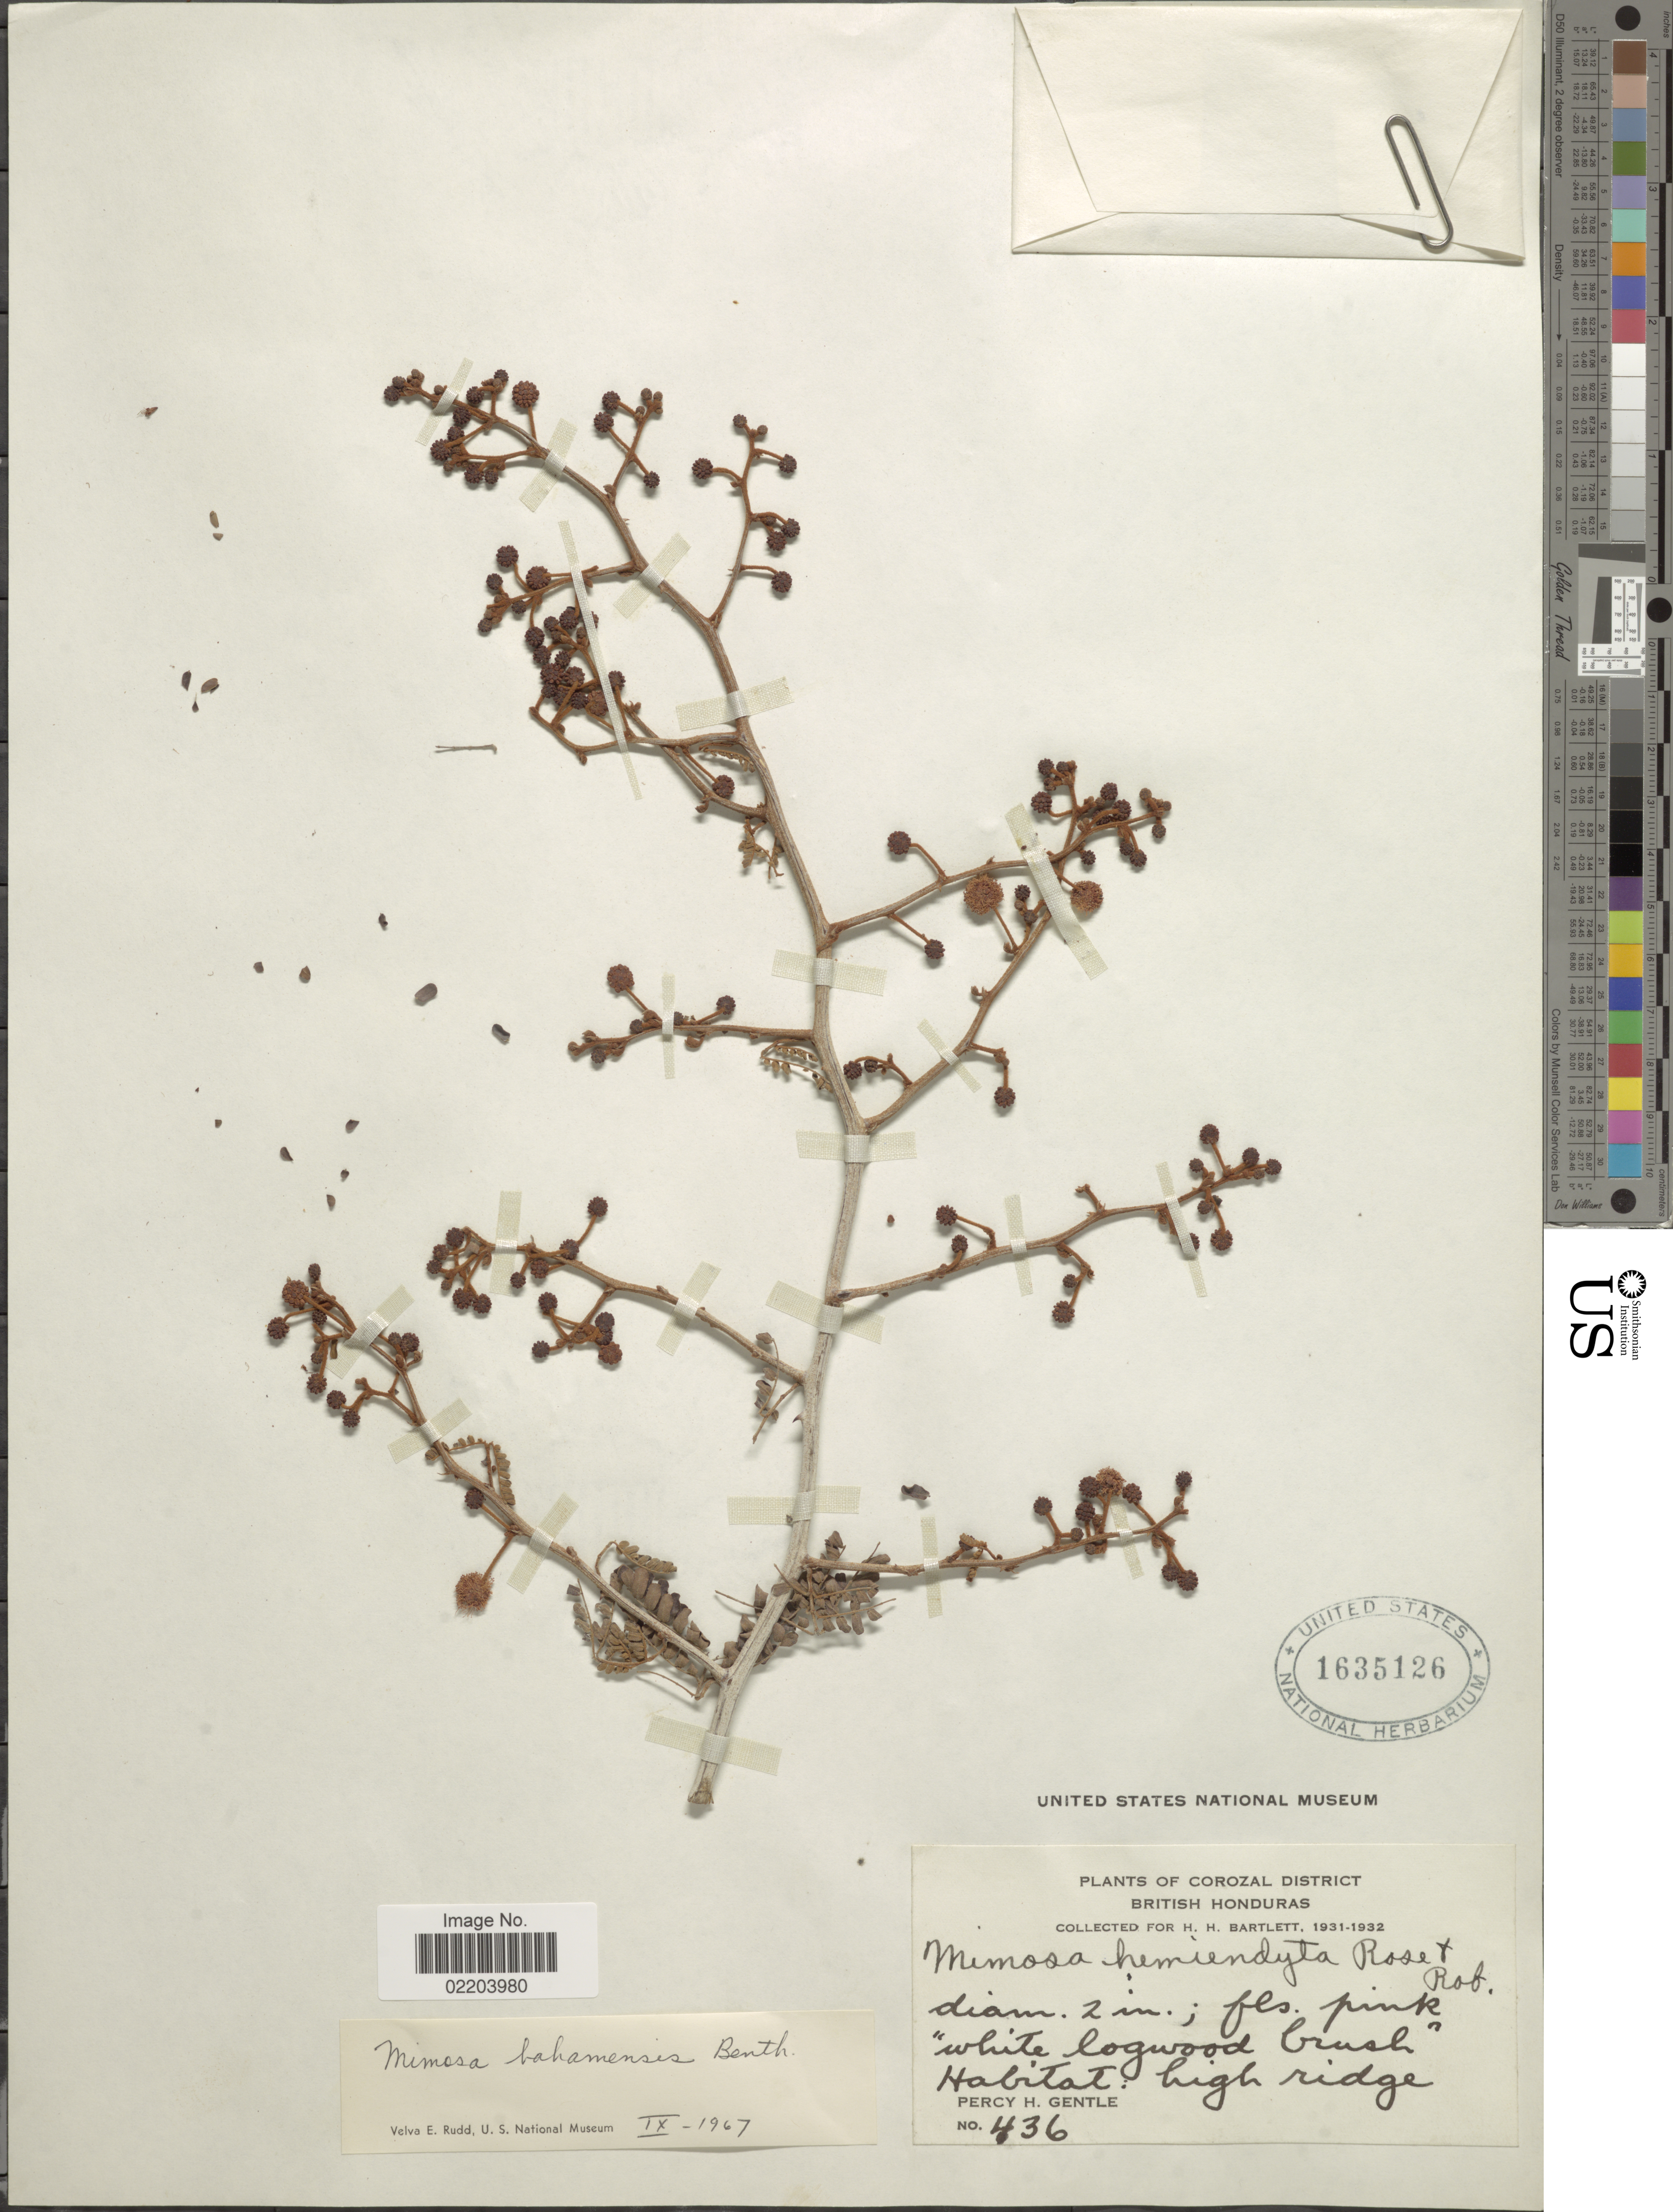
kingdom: Plantae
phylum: Tracheophyta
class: Magnoliopsida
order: Fabales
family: Fabaceae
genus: Mimosa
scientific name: Mimosa bahamensis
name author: Benth.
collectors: P. H. Gentle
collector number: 436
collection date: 1931/1932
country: Belize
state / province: Corozal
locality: Corozal District. British Honduras.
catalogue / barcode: US 1635126